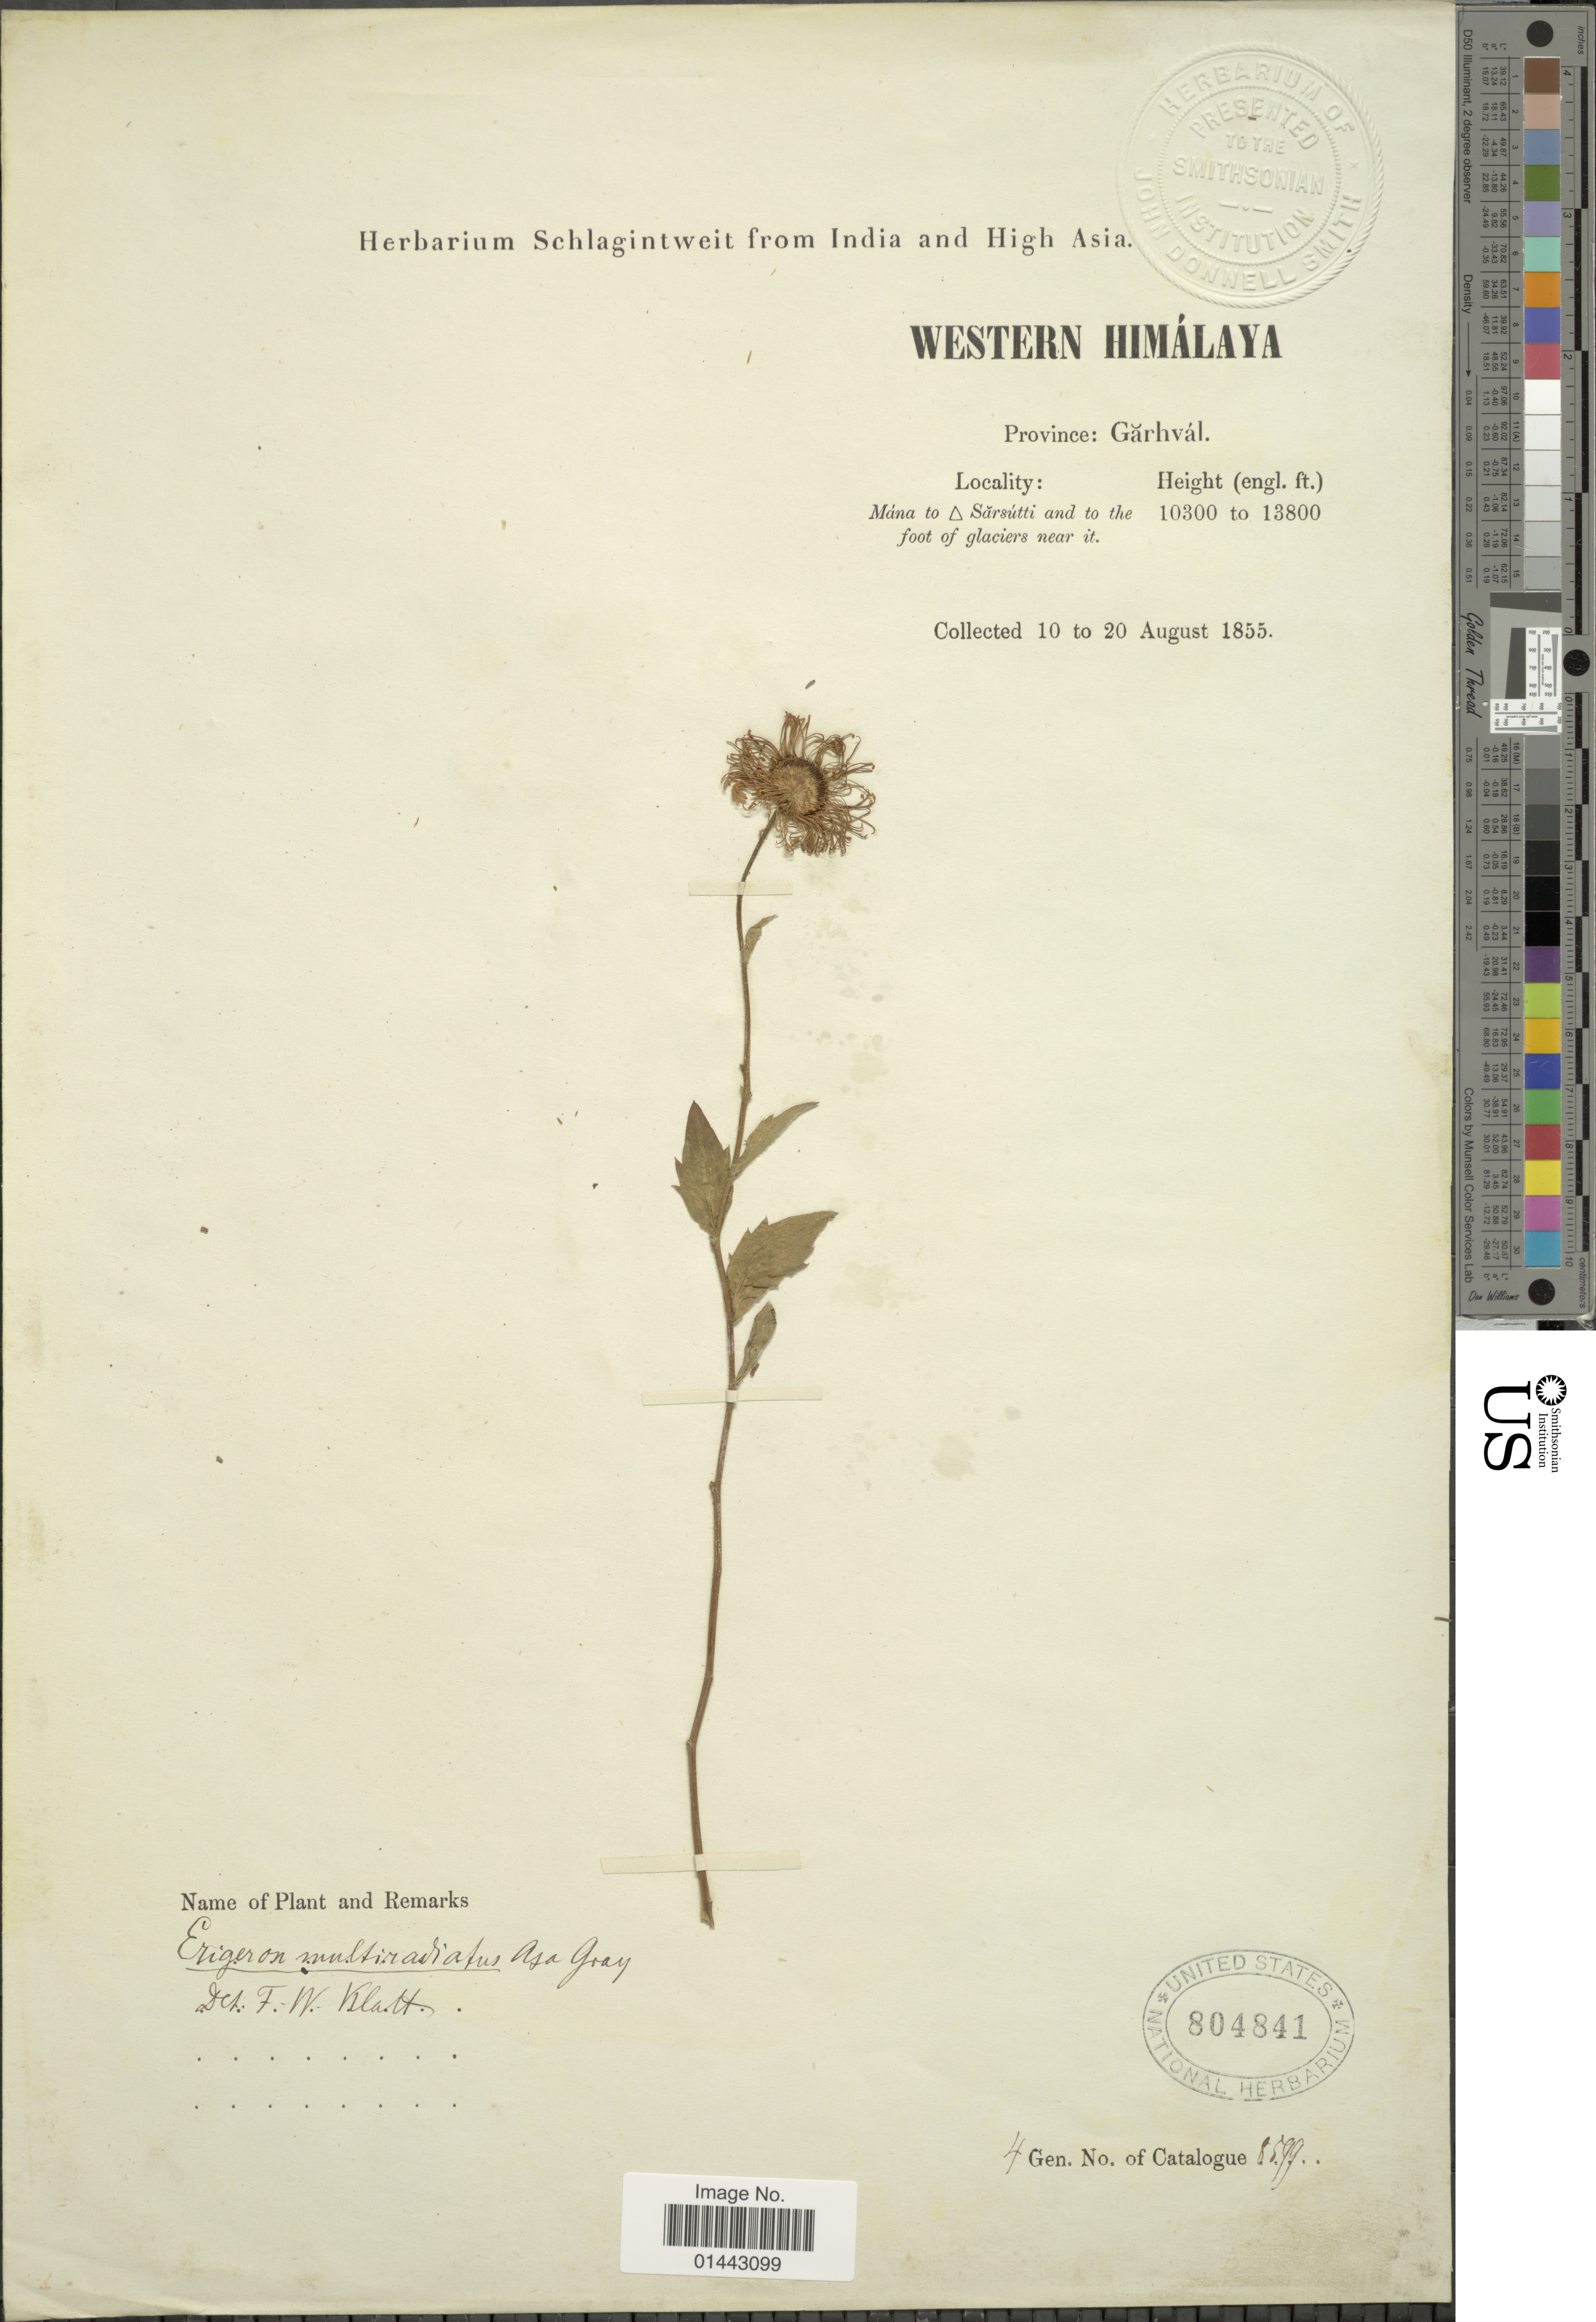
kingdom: Plantae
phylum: Tracheophyta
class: Magnoliopsida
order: Asterales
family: Asteraceae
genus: Erigeron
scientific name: Erigeron multiradiatus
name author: (Lindl. ex DC.) Benth. ex C.B. Clarke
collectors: ex herb. Schlagintweit from India and High Asia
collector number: Gen. No. of Catalogue 8599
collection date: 1855-08-10/1855-08-20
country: India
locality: Western Himalaya, Province: Garhval, Mana to Sarsutti and to the foot of glaciers near it.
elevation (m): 3139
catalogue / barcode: US 804841